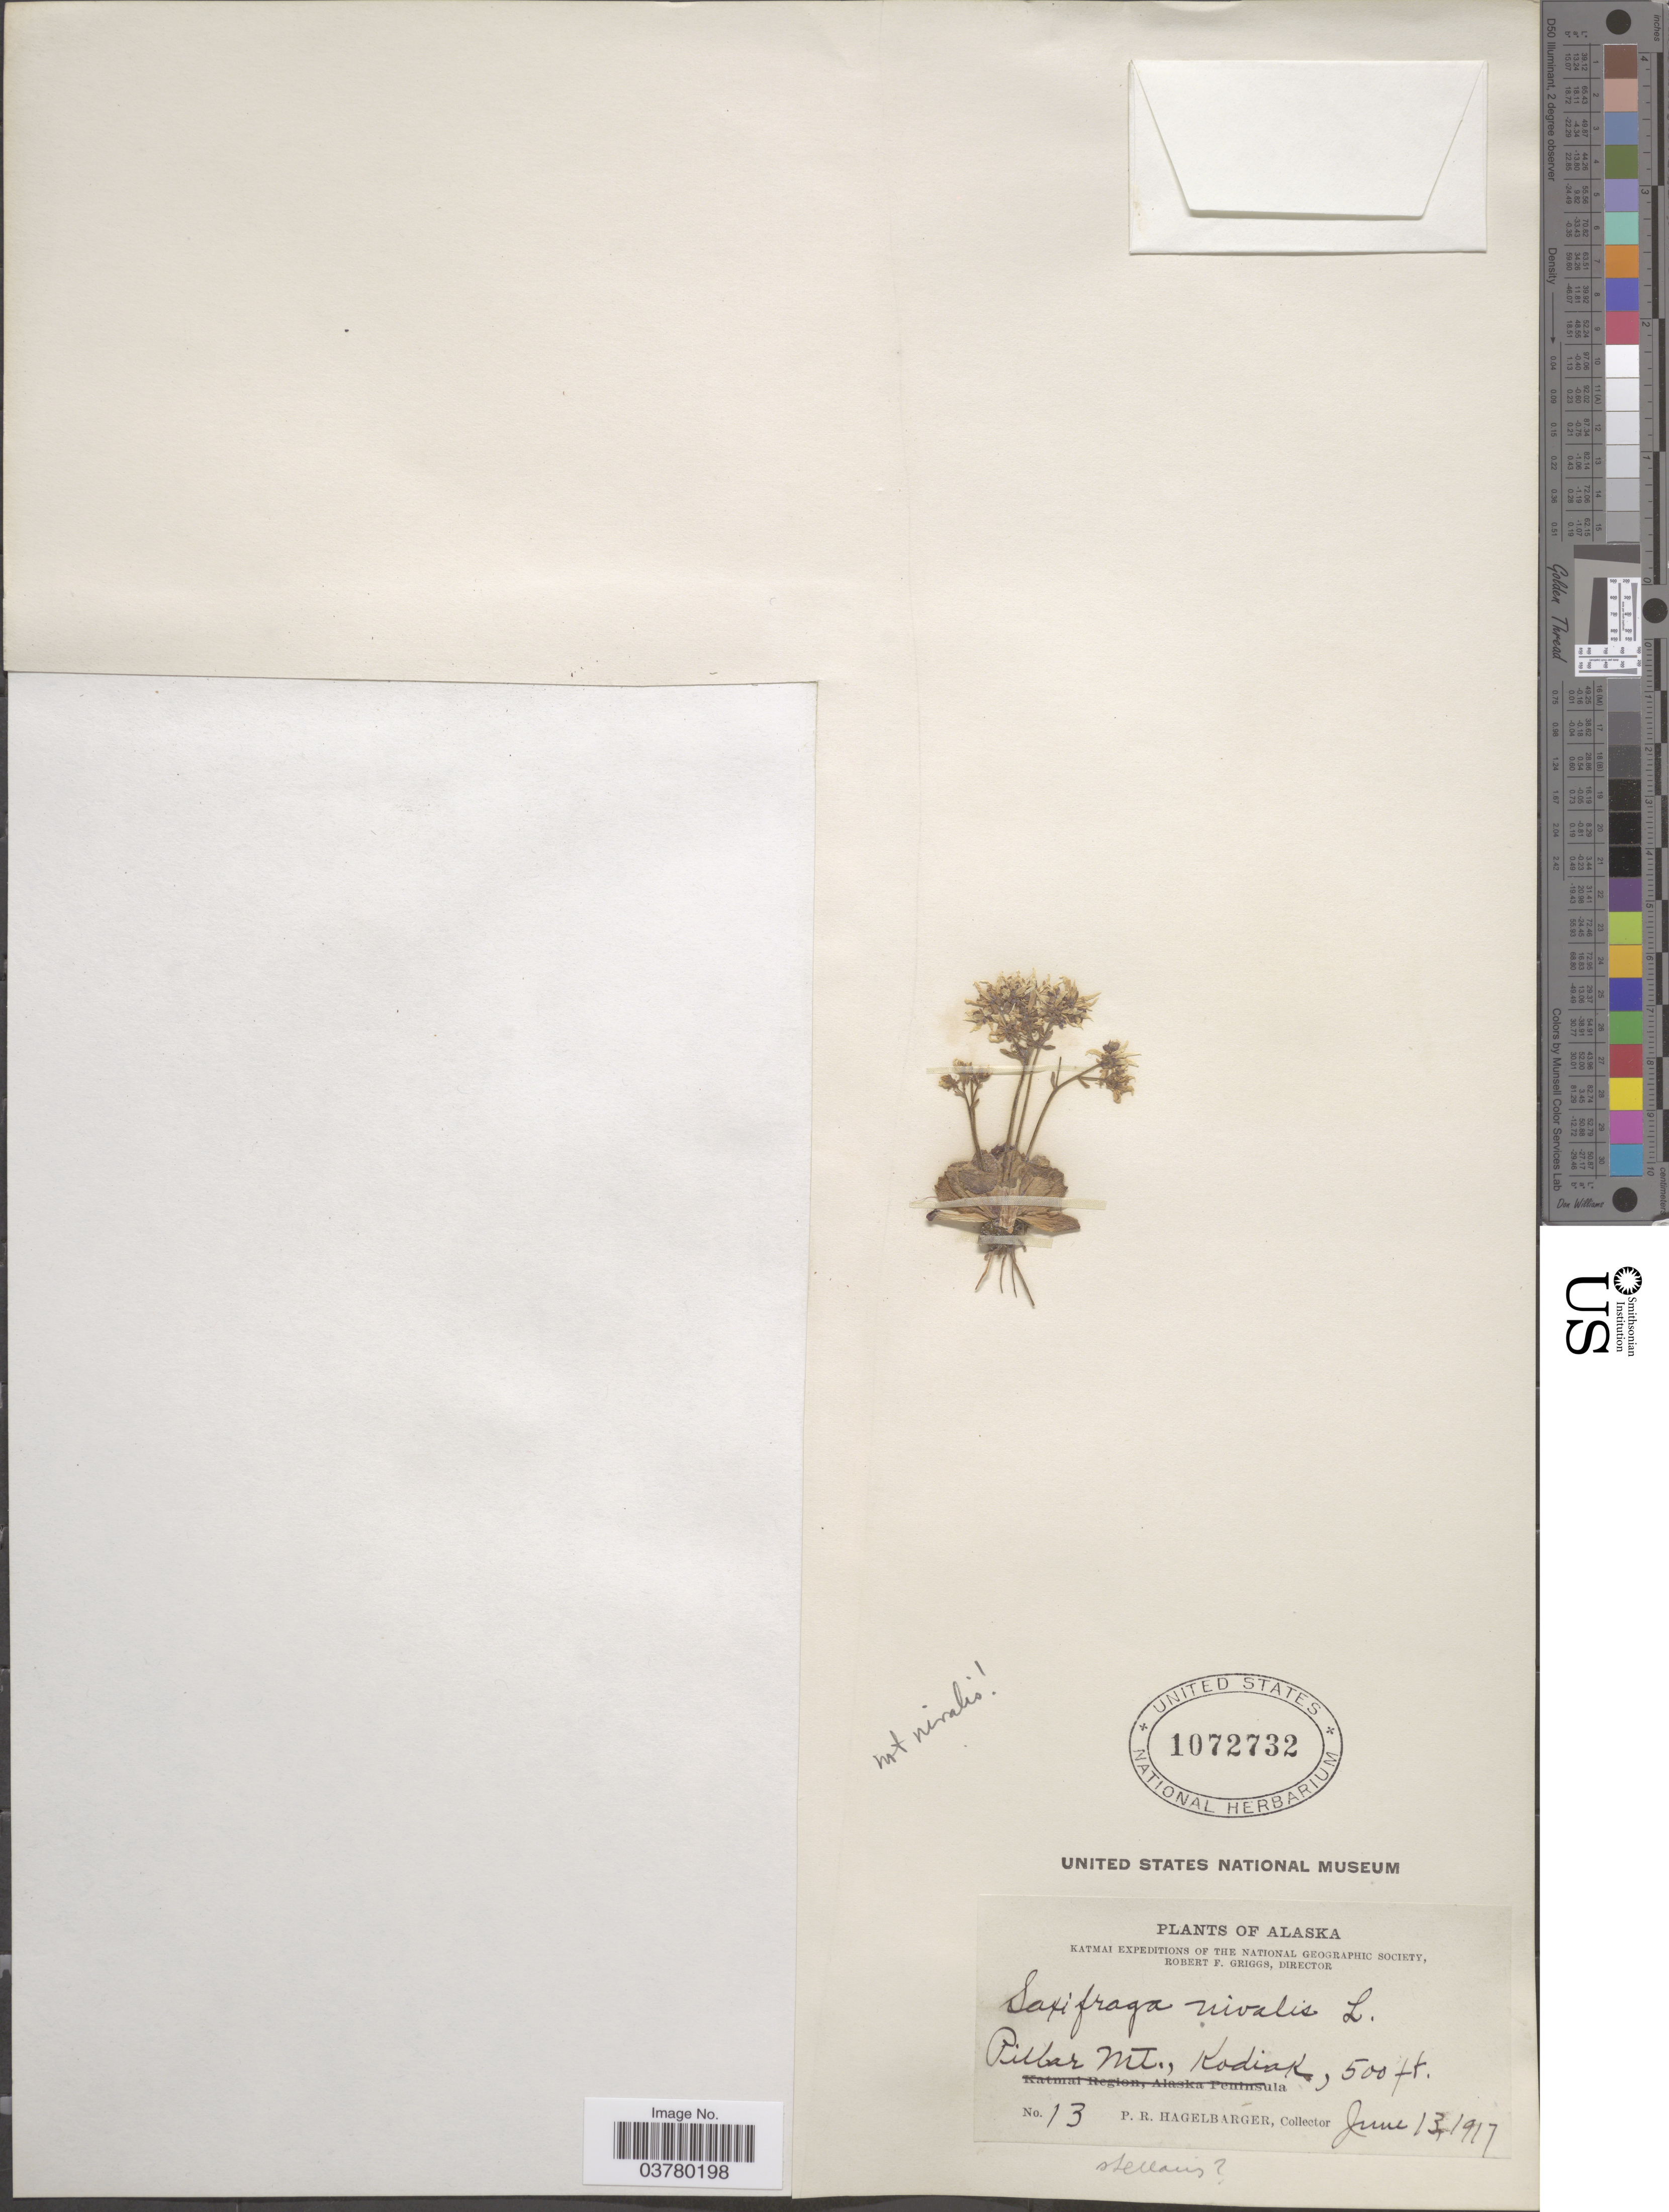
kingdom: Plantae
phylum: Tracheophyta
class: Magnoliopsida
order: Saxifragales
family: Saxifragaceae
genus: Micranthes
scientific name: Micranthes sp.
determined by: Strong, Mark T., (BOT), Smithsonian Institution - National Museum of Natural History (UNITED STATES)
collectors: P. Hagelbarger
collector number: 13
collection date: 1917-06-13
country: United States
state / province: Alaska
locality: Katmai Expeditions of the National Geographic Society. Pilbar Mt., Kodiak.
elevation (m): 152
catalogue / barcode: US 1072732